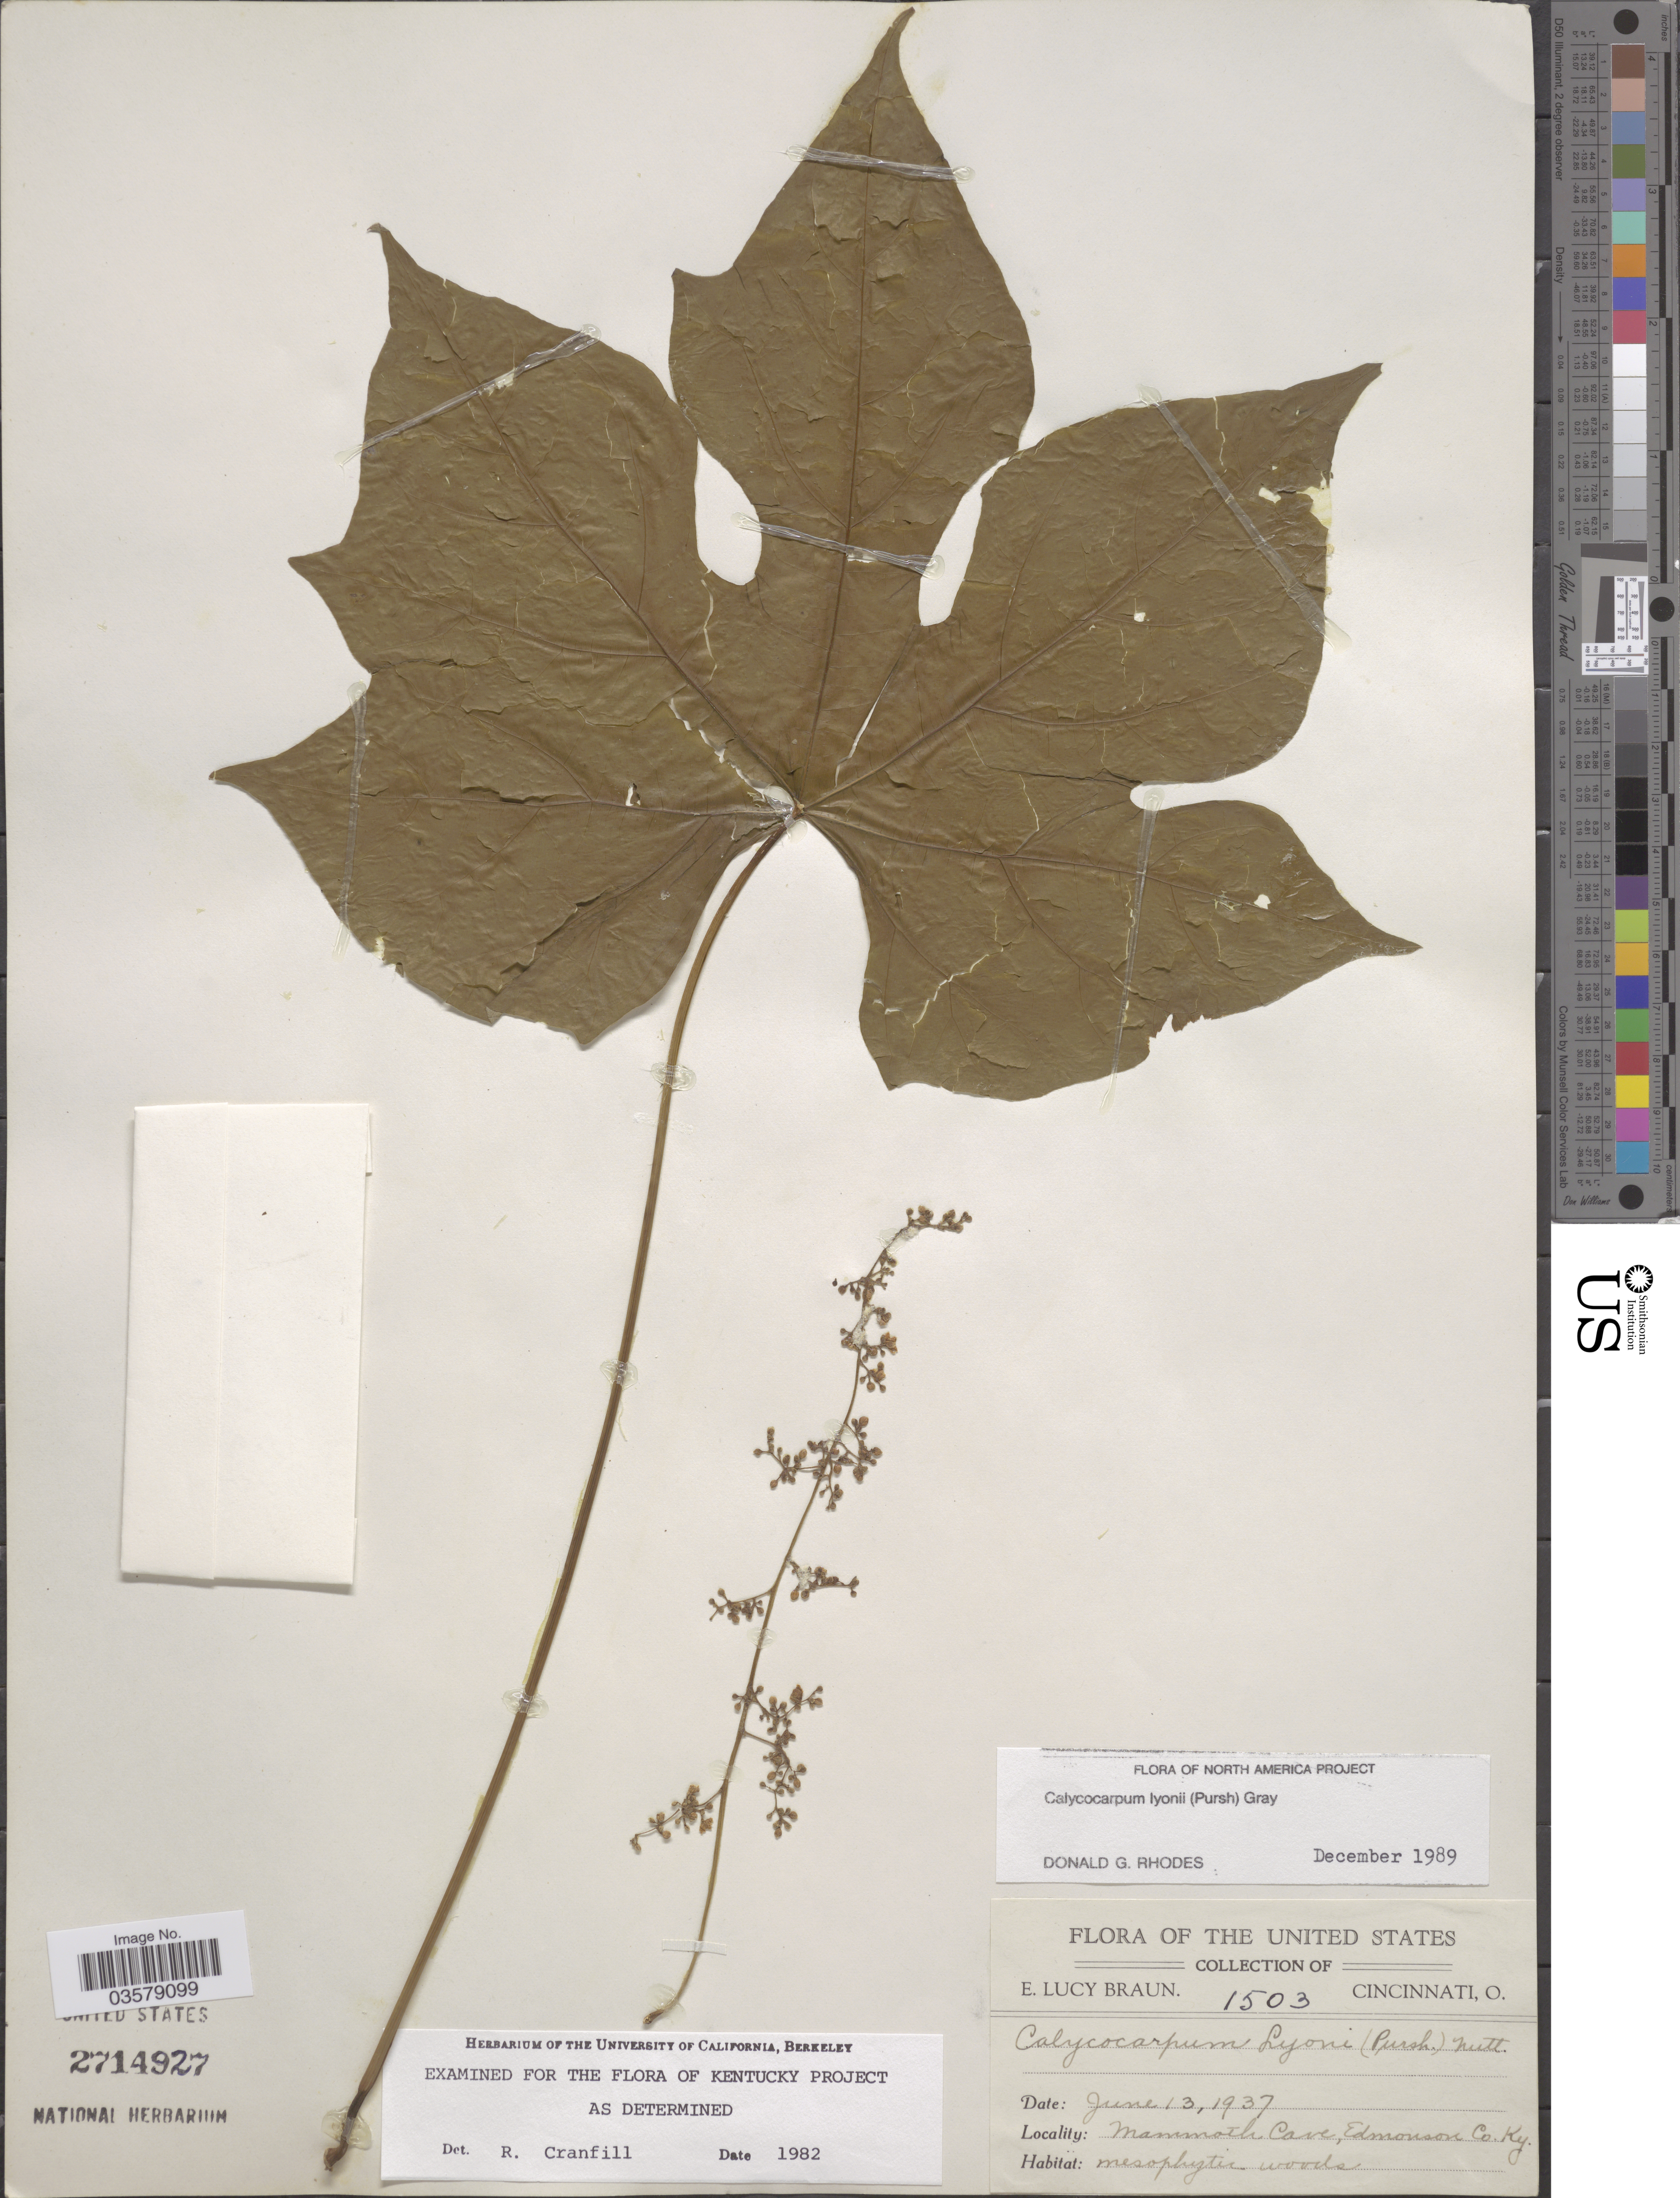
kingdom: Plantae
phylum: Tracheophyta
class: Magnoliopsida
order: Ranunculales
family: Menispermaceae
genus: Calycocarpum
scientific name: Calycocarpum lyonii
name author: (Pursh) A. Gray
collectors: E. L. Braun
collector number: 1503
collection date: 1937-06-13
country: United States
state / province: Ohio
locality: Mammoth Cave, Edmonson Co. Ky.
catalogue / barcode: US 2714927